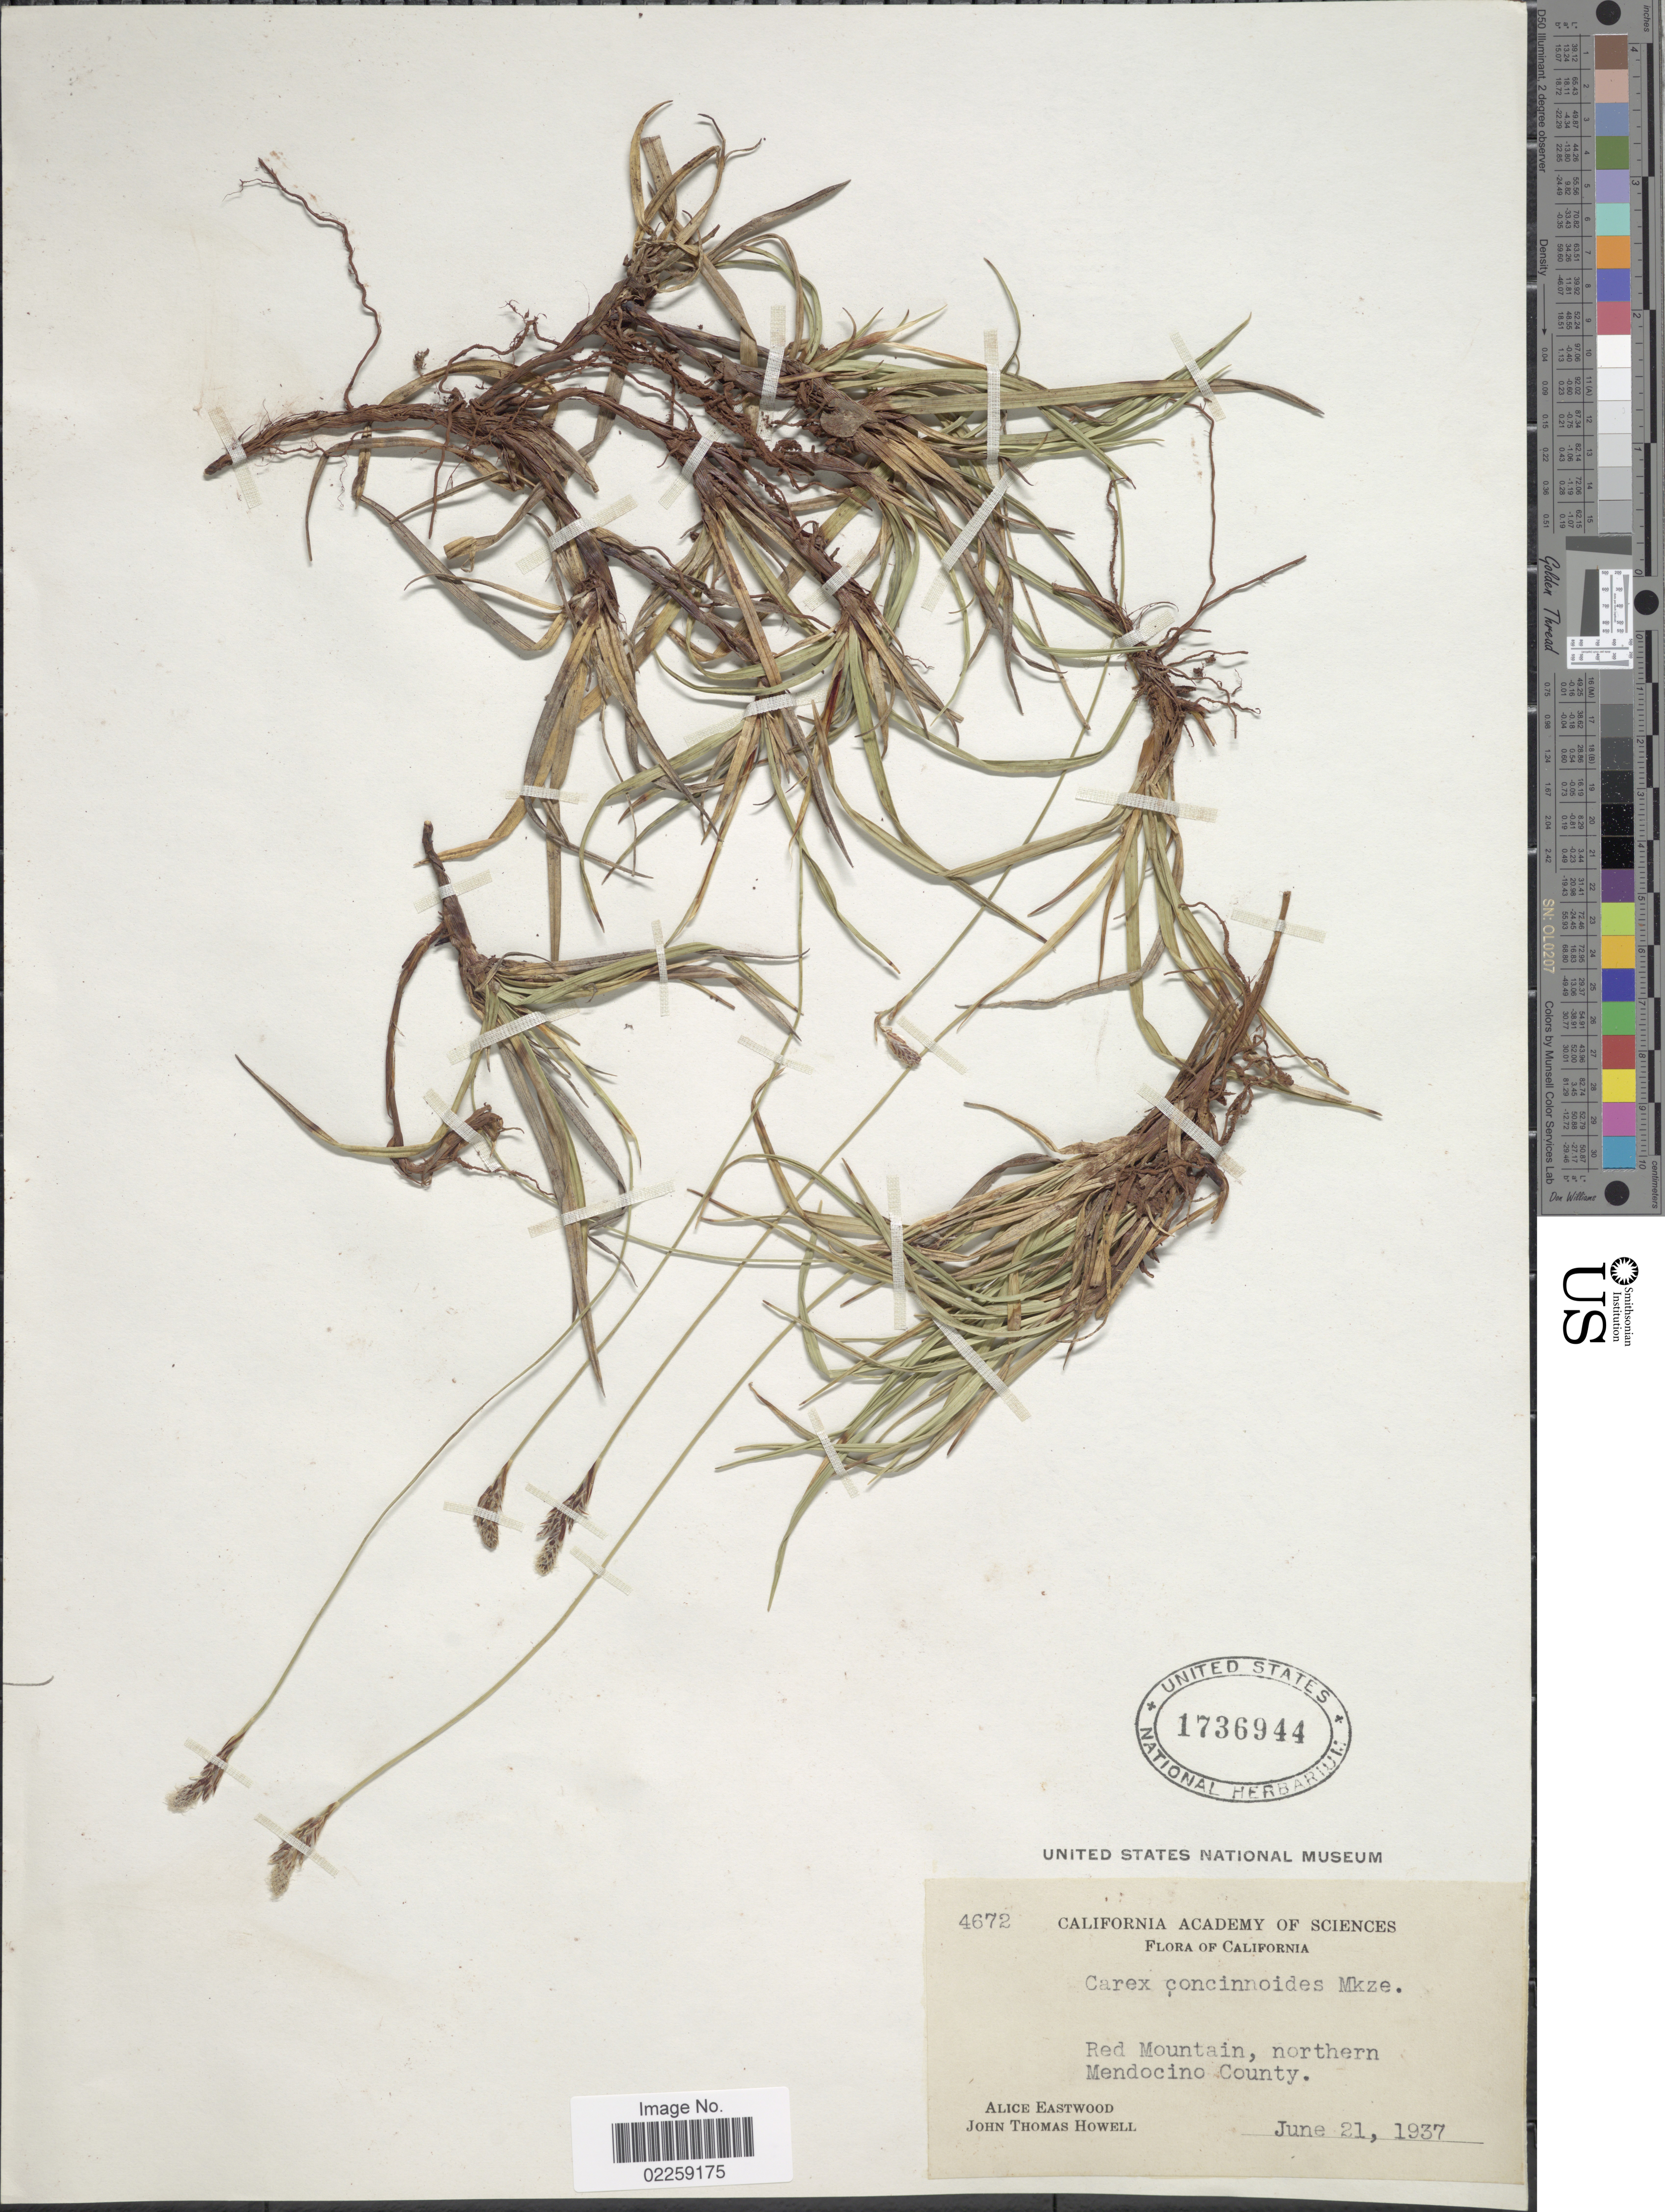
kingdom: Plantae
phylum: Tracheophyta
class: Liliopsida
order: Poales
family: Cyperaceae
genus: Carex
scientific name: Carex concinnoides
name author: Mack.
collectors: A. Eastwood & J. T. Howell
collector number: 4672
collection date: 1937-06-21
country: United States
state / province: California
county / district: Mendocino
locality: Red Mountain, northern Mendocino County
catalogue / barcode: US 1736944